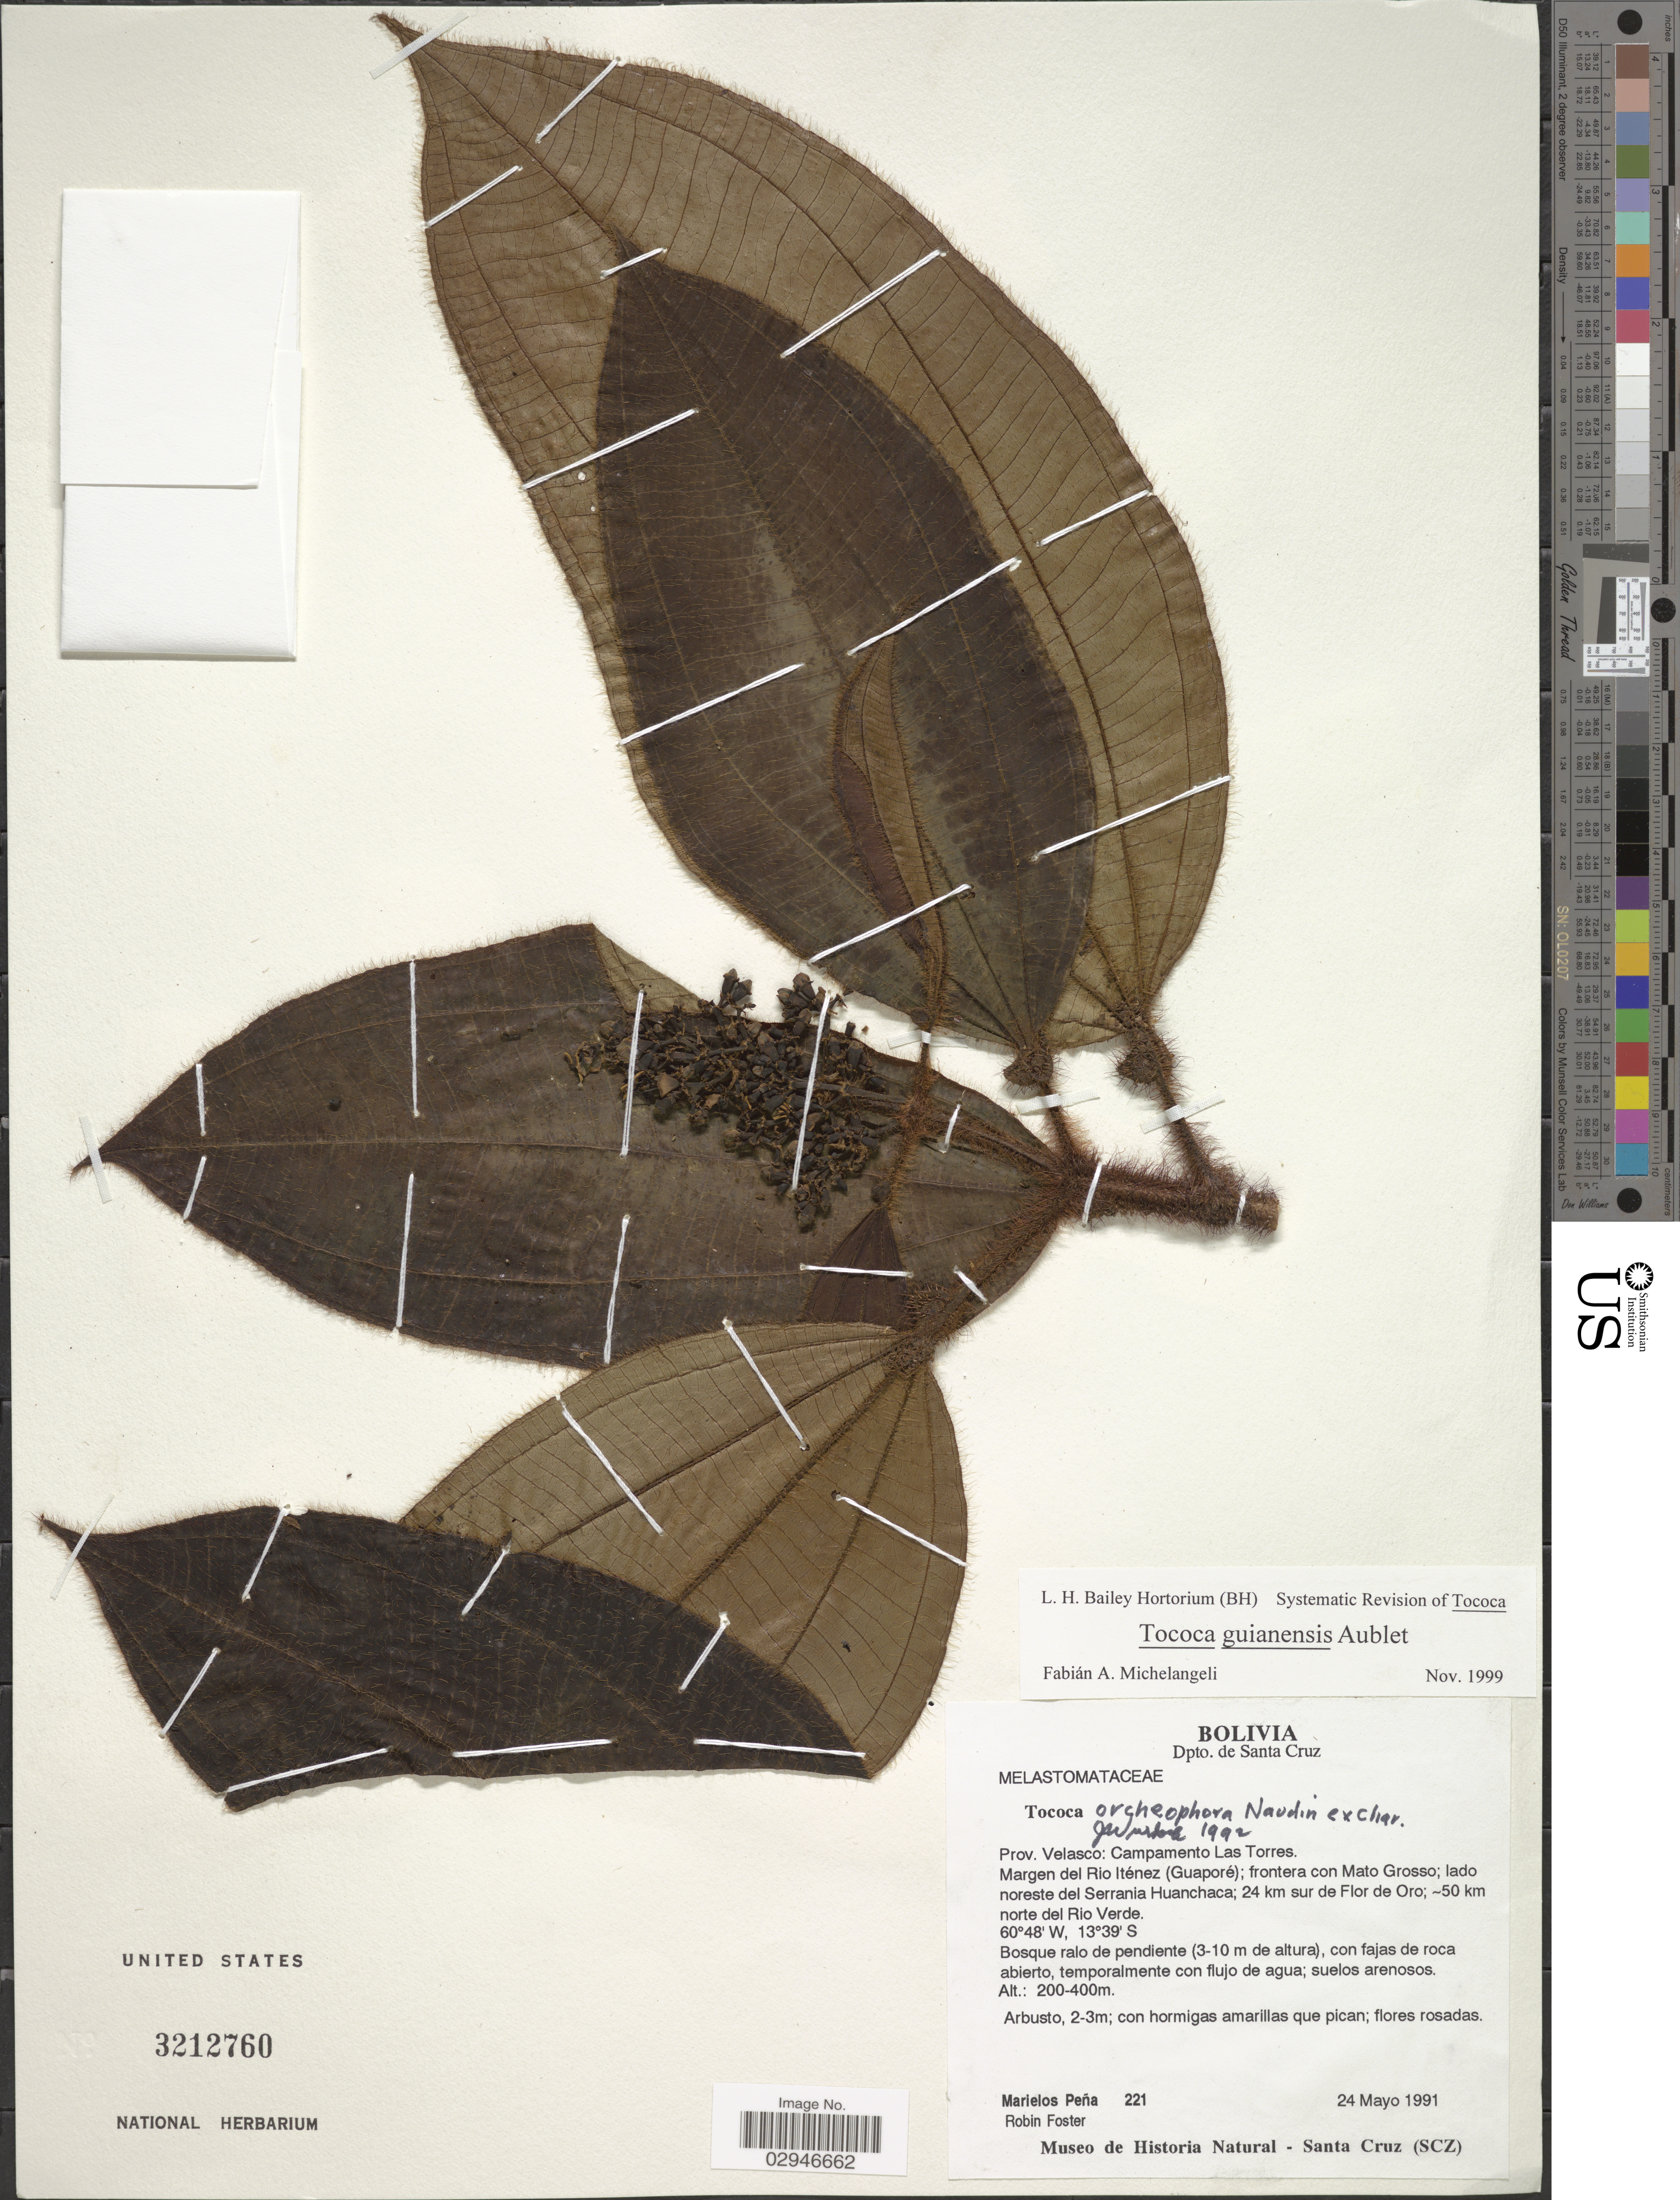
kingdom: Plantae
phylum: Tracheophyta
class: Magnoliopsida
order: Myrtales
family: Melastomataceae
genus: Tococa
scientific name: Tococa guianensis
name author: Aubl.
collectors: Marielos Peña & R. B. Foster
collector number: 221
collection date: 1991-05-24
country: Bolivia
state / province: Santa Cruz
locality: Dpto. de Santa Cruz, Tococa, Prov. Velasco, Campamento Las Torres, Margen del Rio Iténez (Guaporé), frontera con Mato Grosso, lado noreste del Serrania Huanchaca, 24 km sur de Flor de Oro, 50 km norte del Rio Verde.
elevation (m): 200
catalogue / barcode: US 3212760